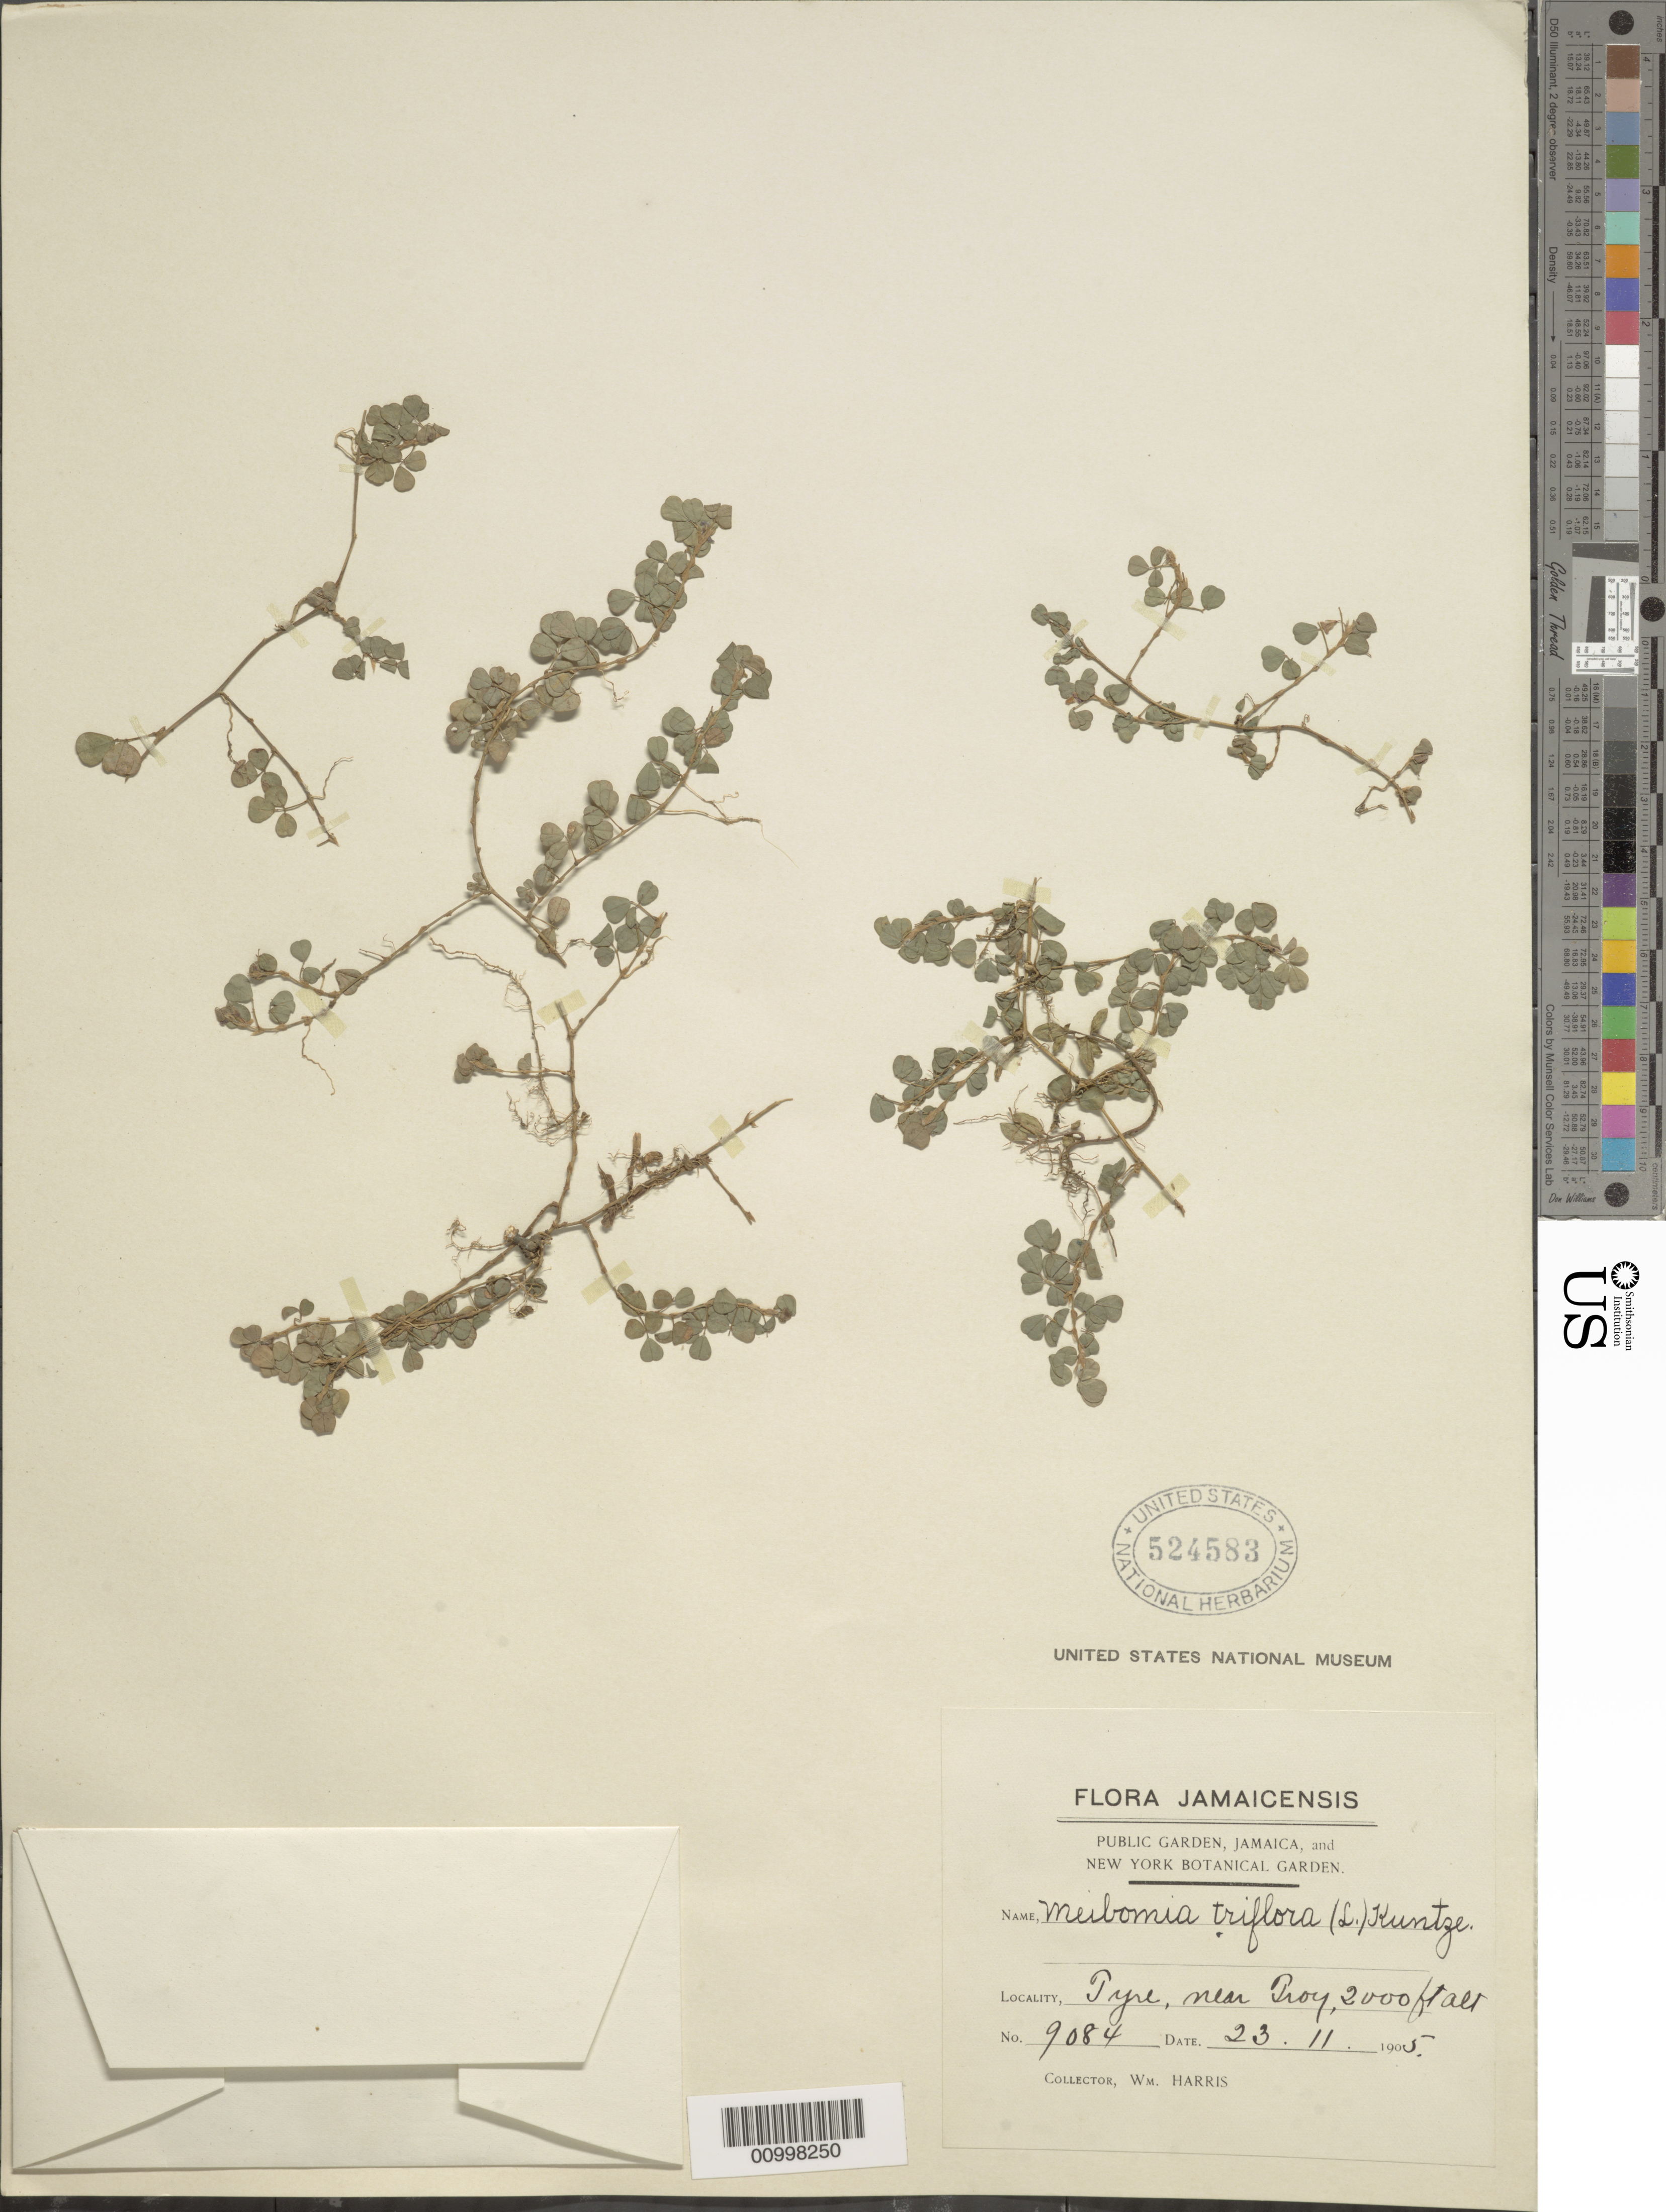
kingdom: Plantae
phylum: Tracheophyta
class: Magnoliopsida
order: Fabales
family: Fabaceae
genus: Grona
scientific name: Grona triflora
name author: (L.) H. Ohashi & K. Ohashi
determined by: Strong, Mark T., (BOT), Smithsonian Institution - National Museum of Natural History (UNITED STATES)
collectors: W. Harris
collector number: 9084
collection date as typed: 23 Nov 1905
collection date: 1905-11-23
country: Jamaica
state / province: Saint Mary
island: Jamaica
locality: Tyre, near Troy.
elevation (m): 610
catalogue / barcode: US 524583